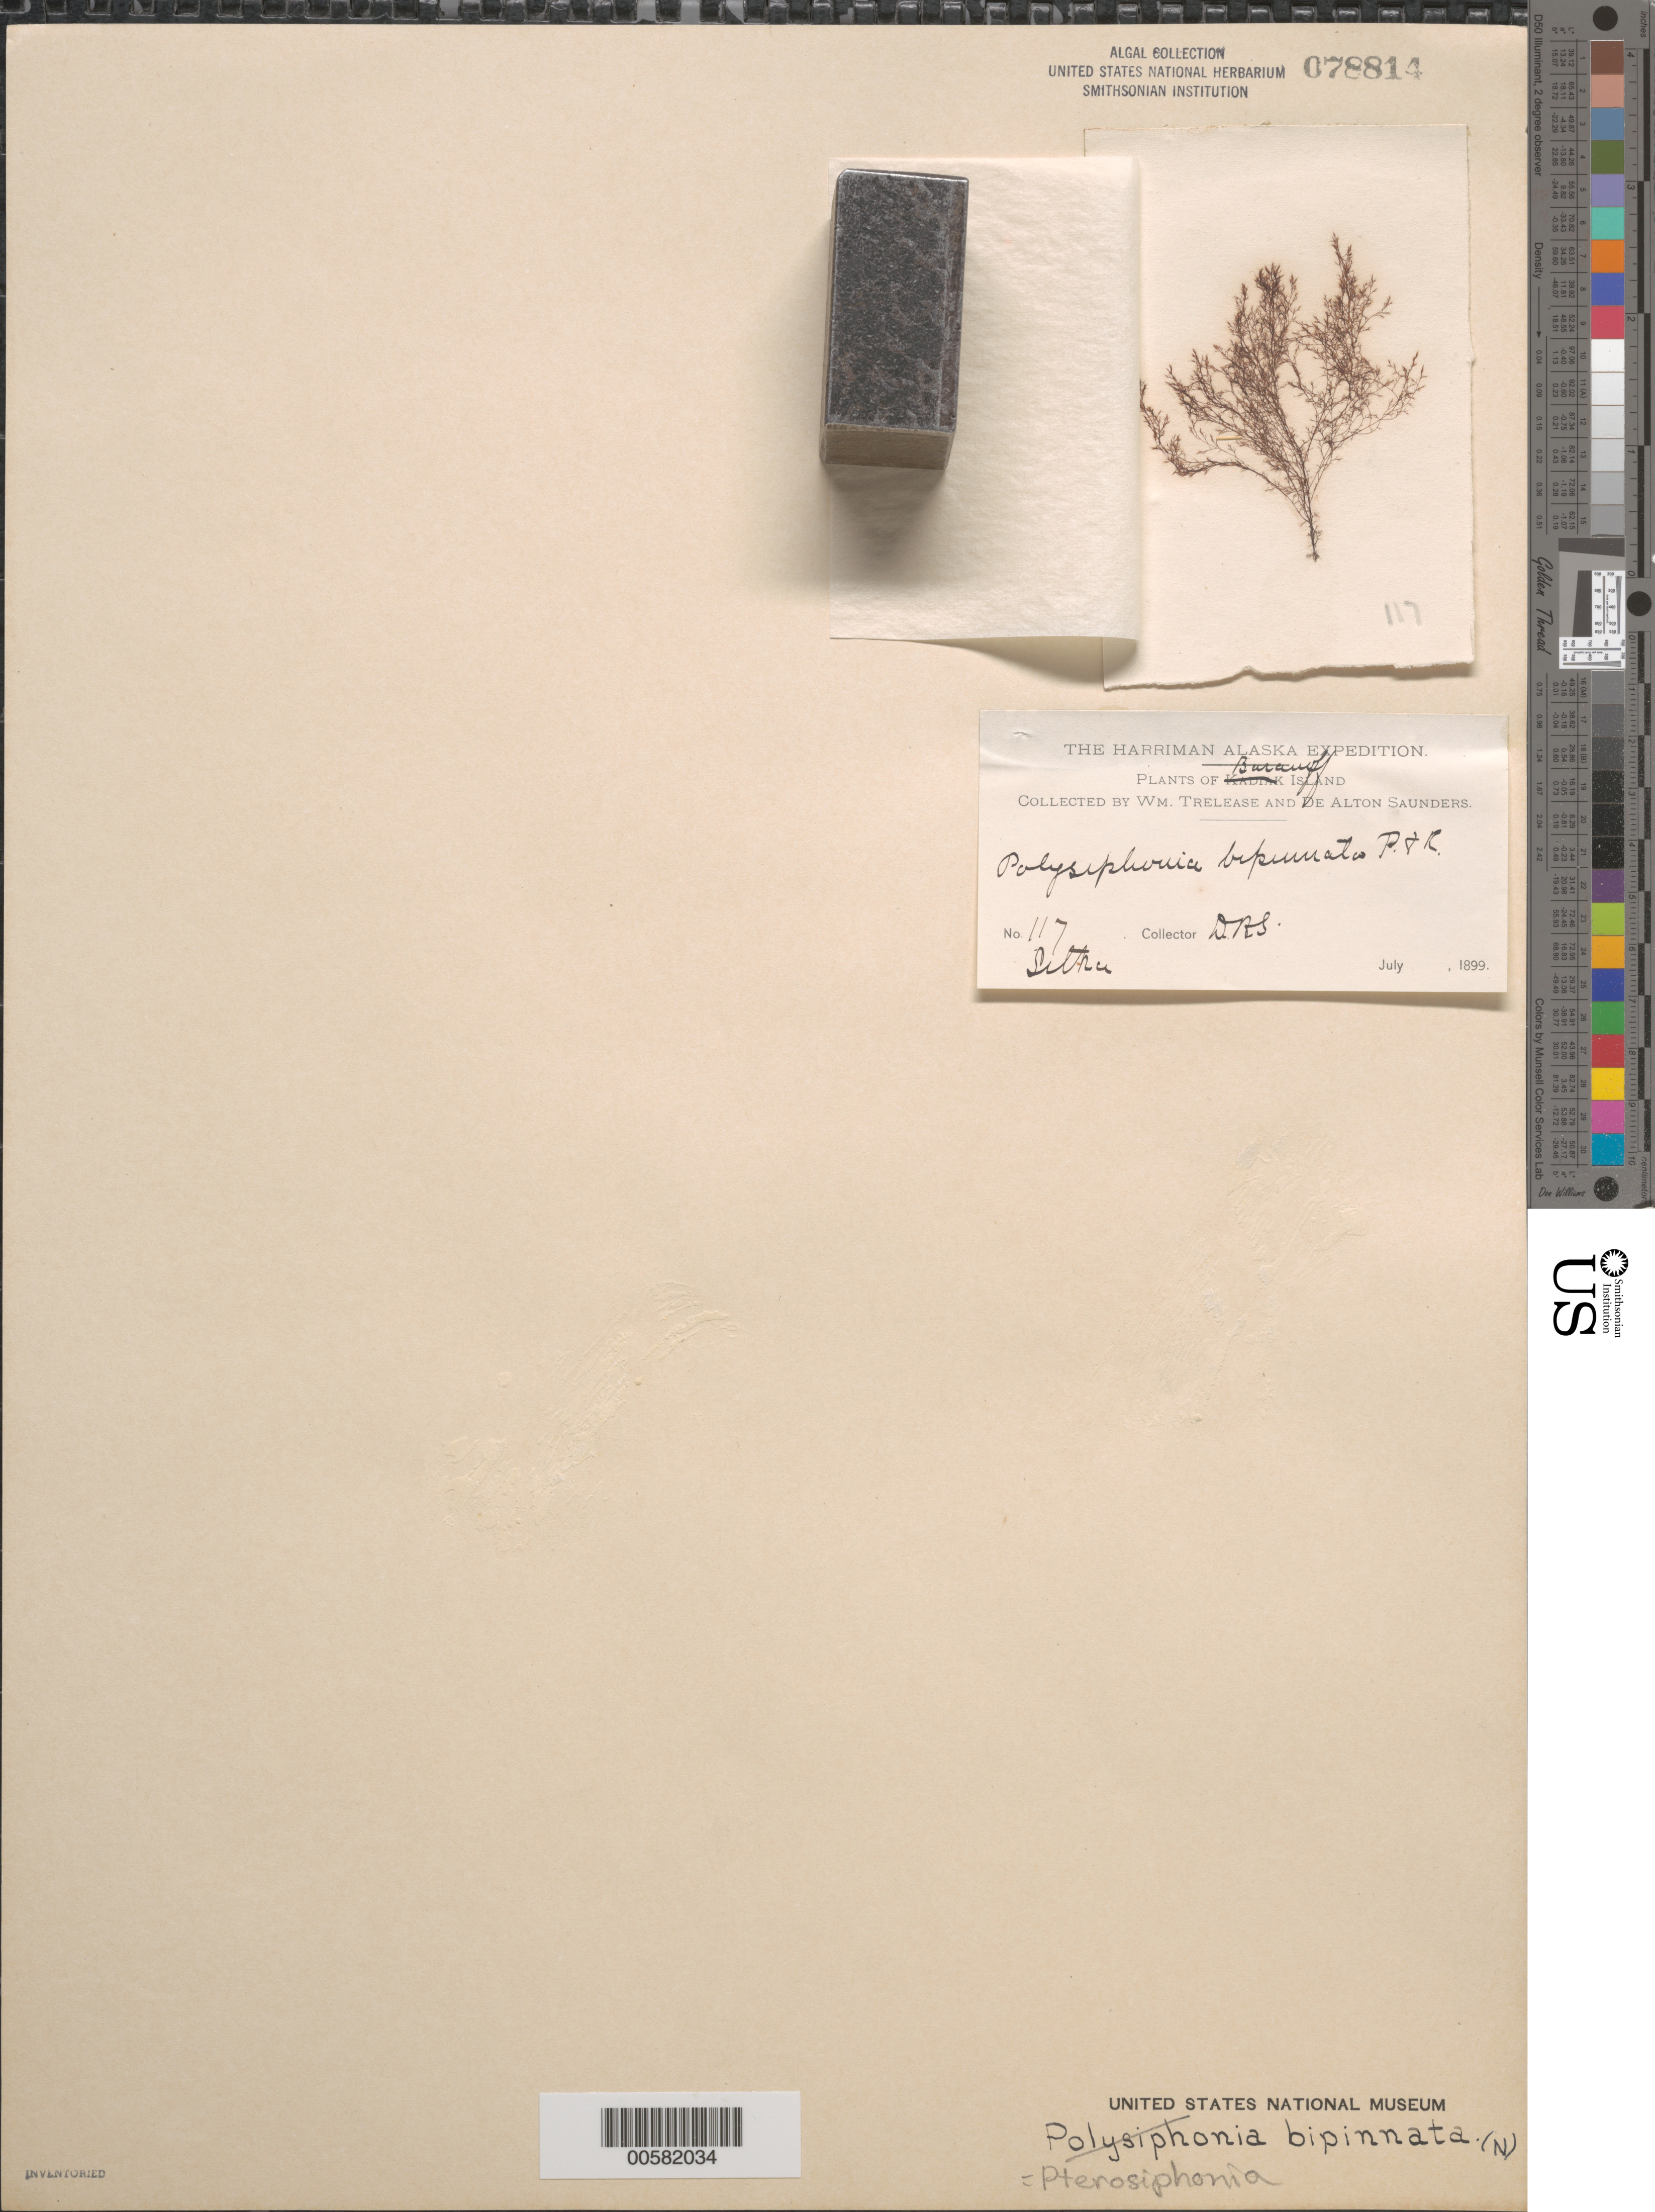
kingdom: Plantae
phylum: Rhodophyta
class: Florideophyceae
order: Ceramiales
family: Rhodomelaceae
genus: Savoiea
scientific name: Savoiea bipinnata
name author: (Postels & Rupr.) M.J. Wynne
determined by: Algae name updating Project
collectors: D. Saunders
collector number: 117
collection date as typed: Jul 1899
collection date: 1899-07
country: United States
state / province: Alaska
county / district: Sitka Division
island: Baranof Island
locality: Sitka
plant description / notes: Harriman Alaska Expedition, 1899, as Polysiphonia bipinnata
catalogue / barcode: US 78814